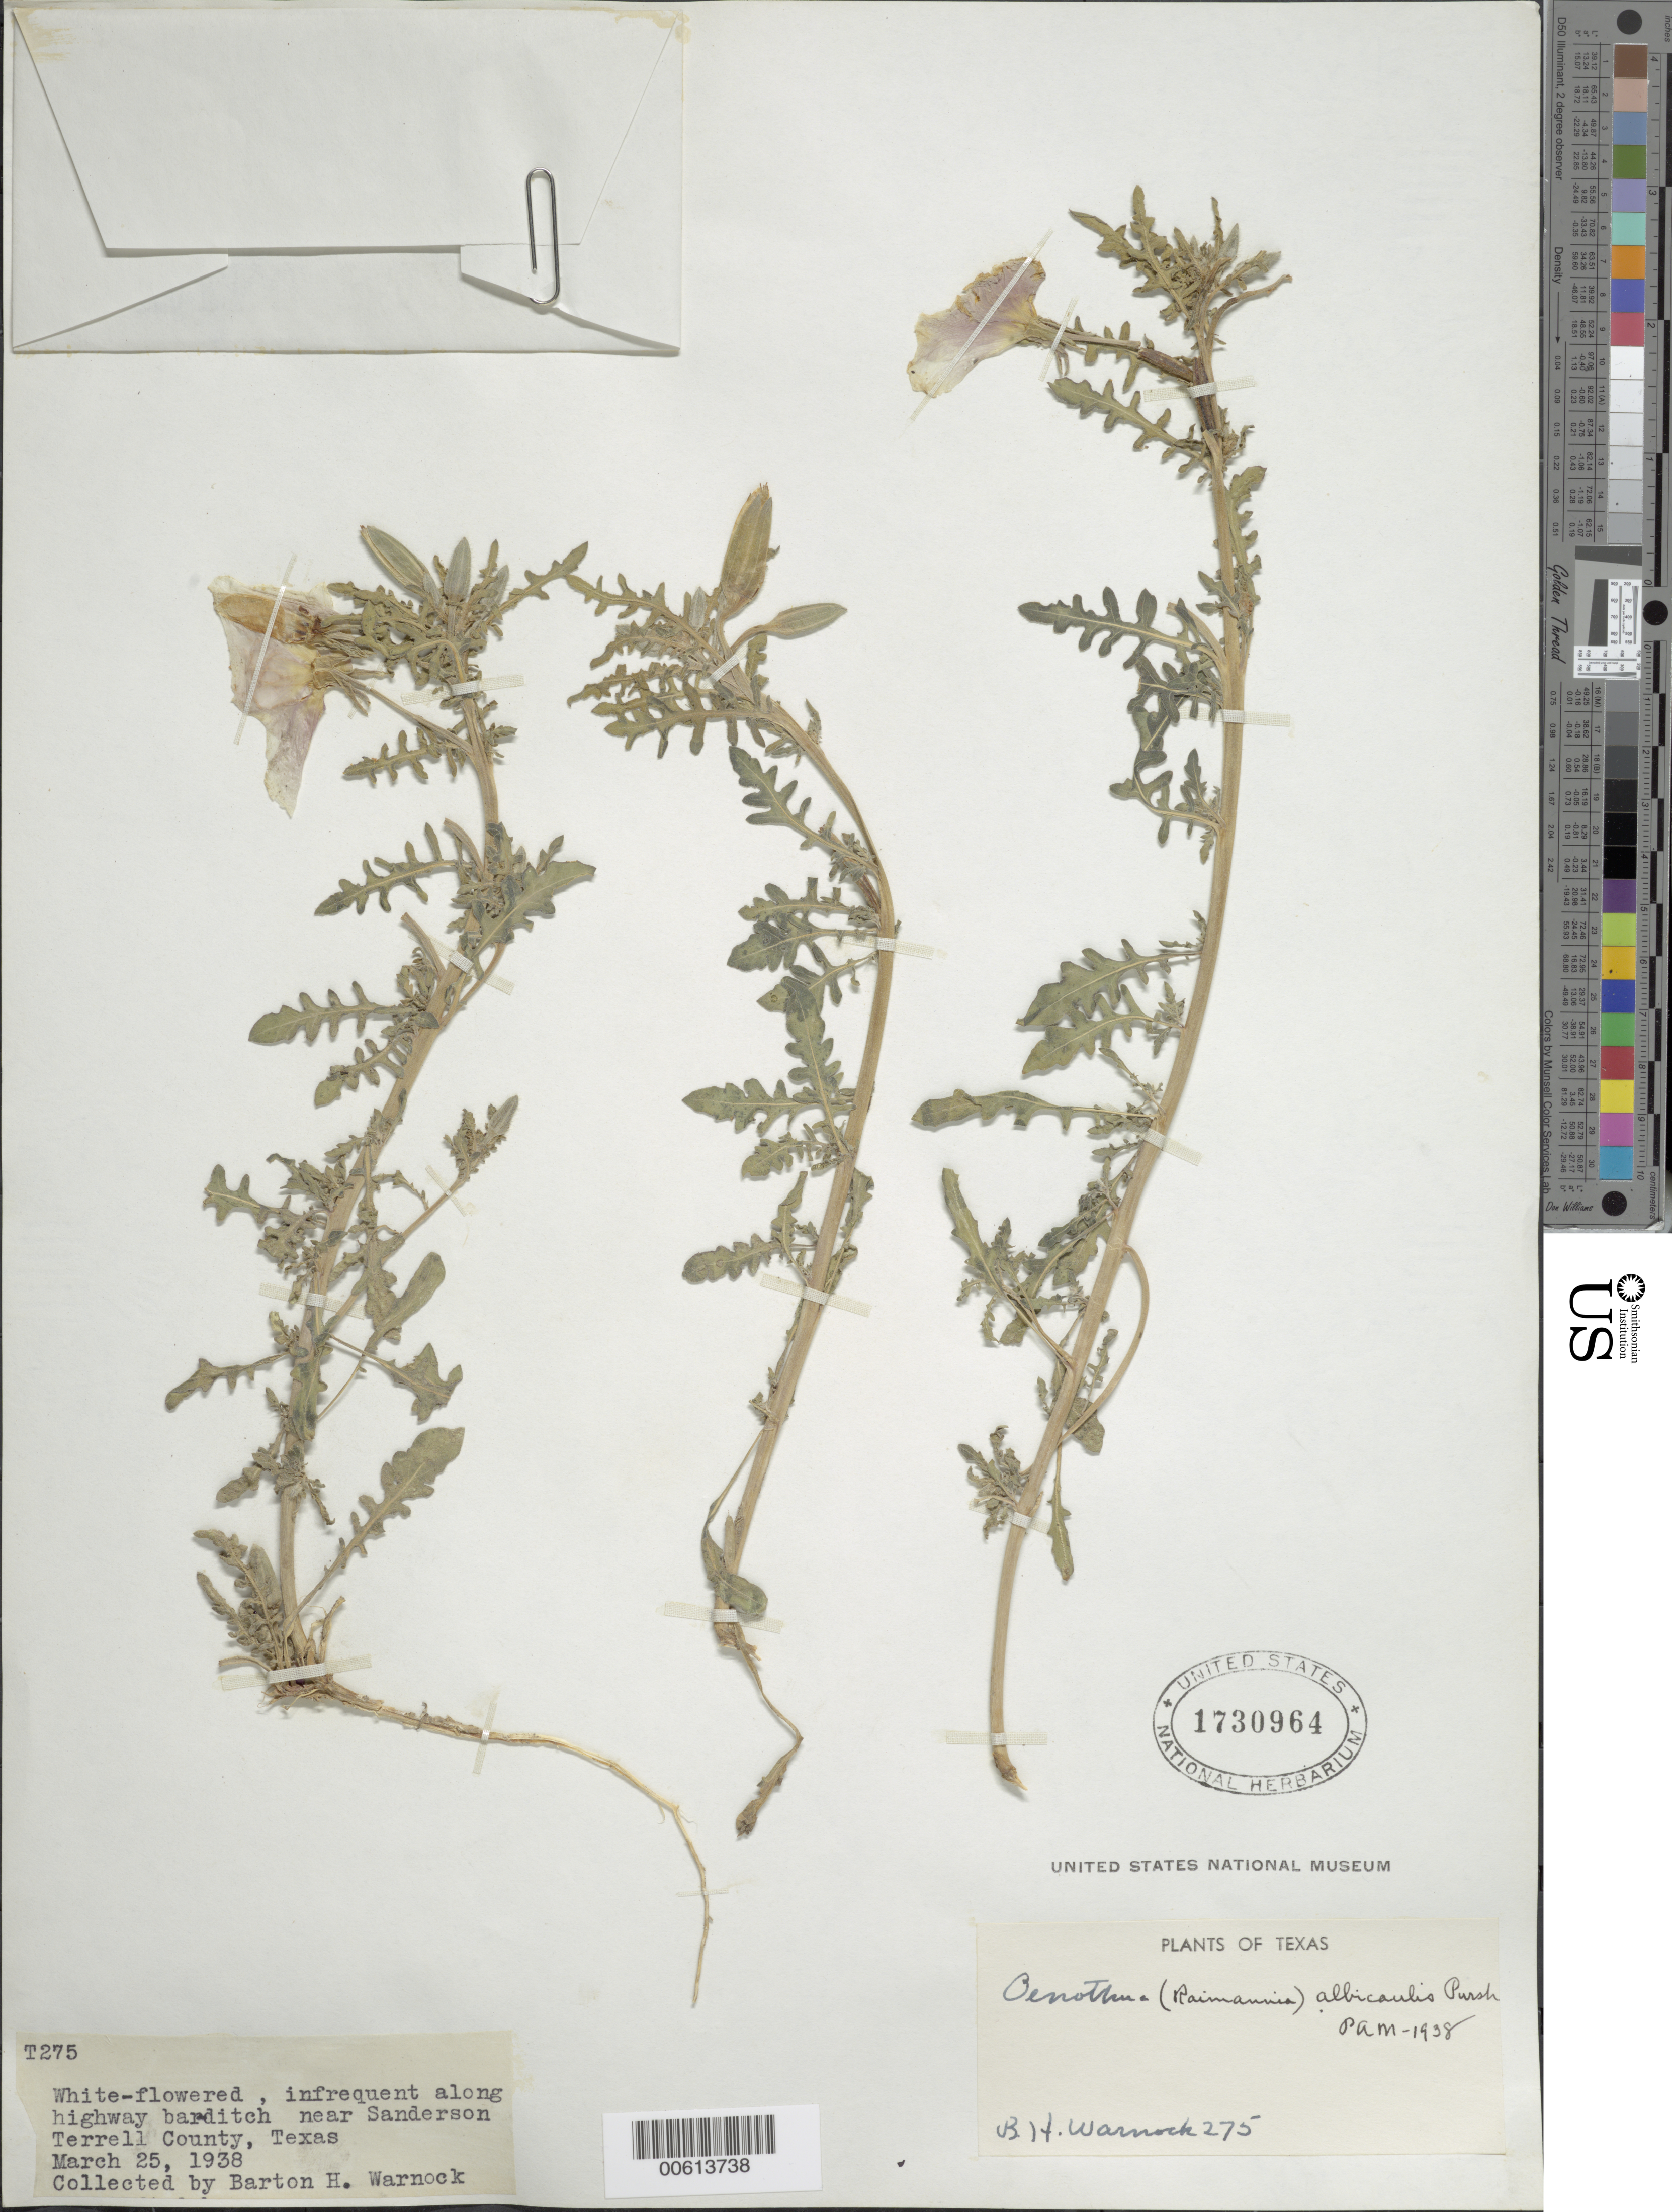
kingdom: Plantae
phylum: Tracheophyta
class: Magnoliopsida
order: Myrtales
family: Onagraceae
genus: Oenothera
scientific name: Oenothera albicaulis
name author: Pursh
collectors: B. H. Warnock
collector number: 275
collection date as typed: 25 Mar 1938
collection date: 1938-03-25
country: United States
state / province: Texas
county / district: Terrell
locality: Near Sanderson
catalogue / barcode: US 1730964